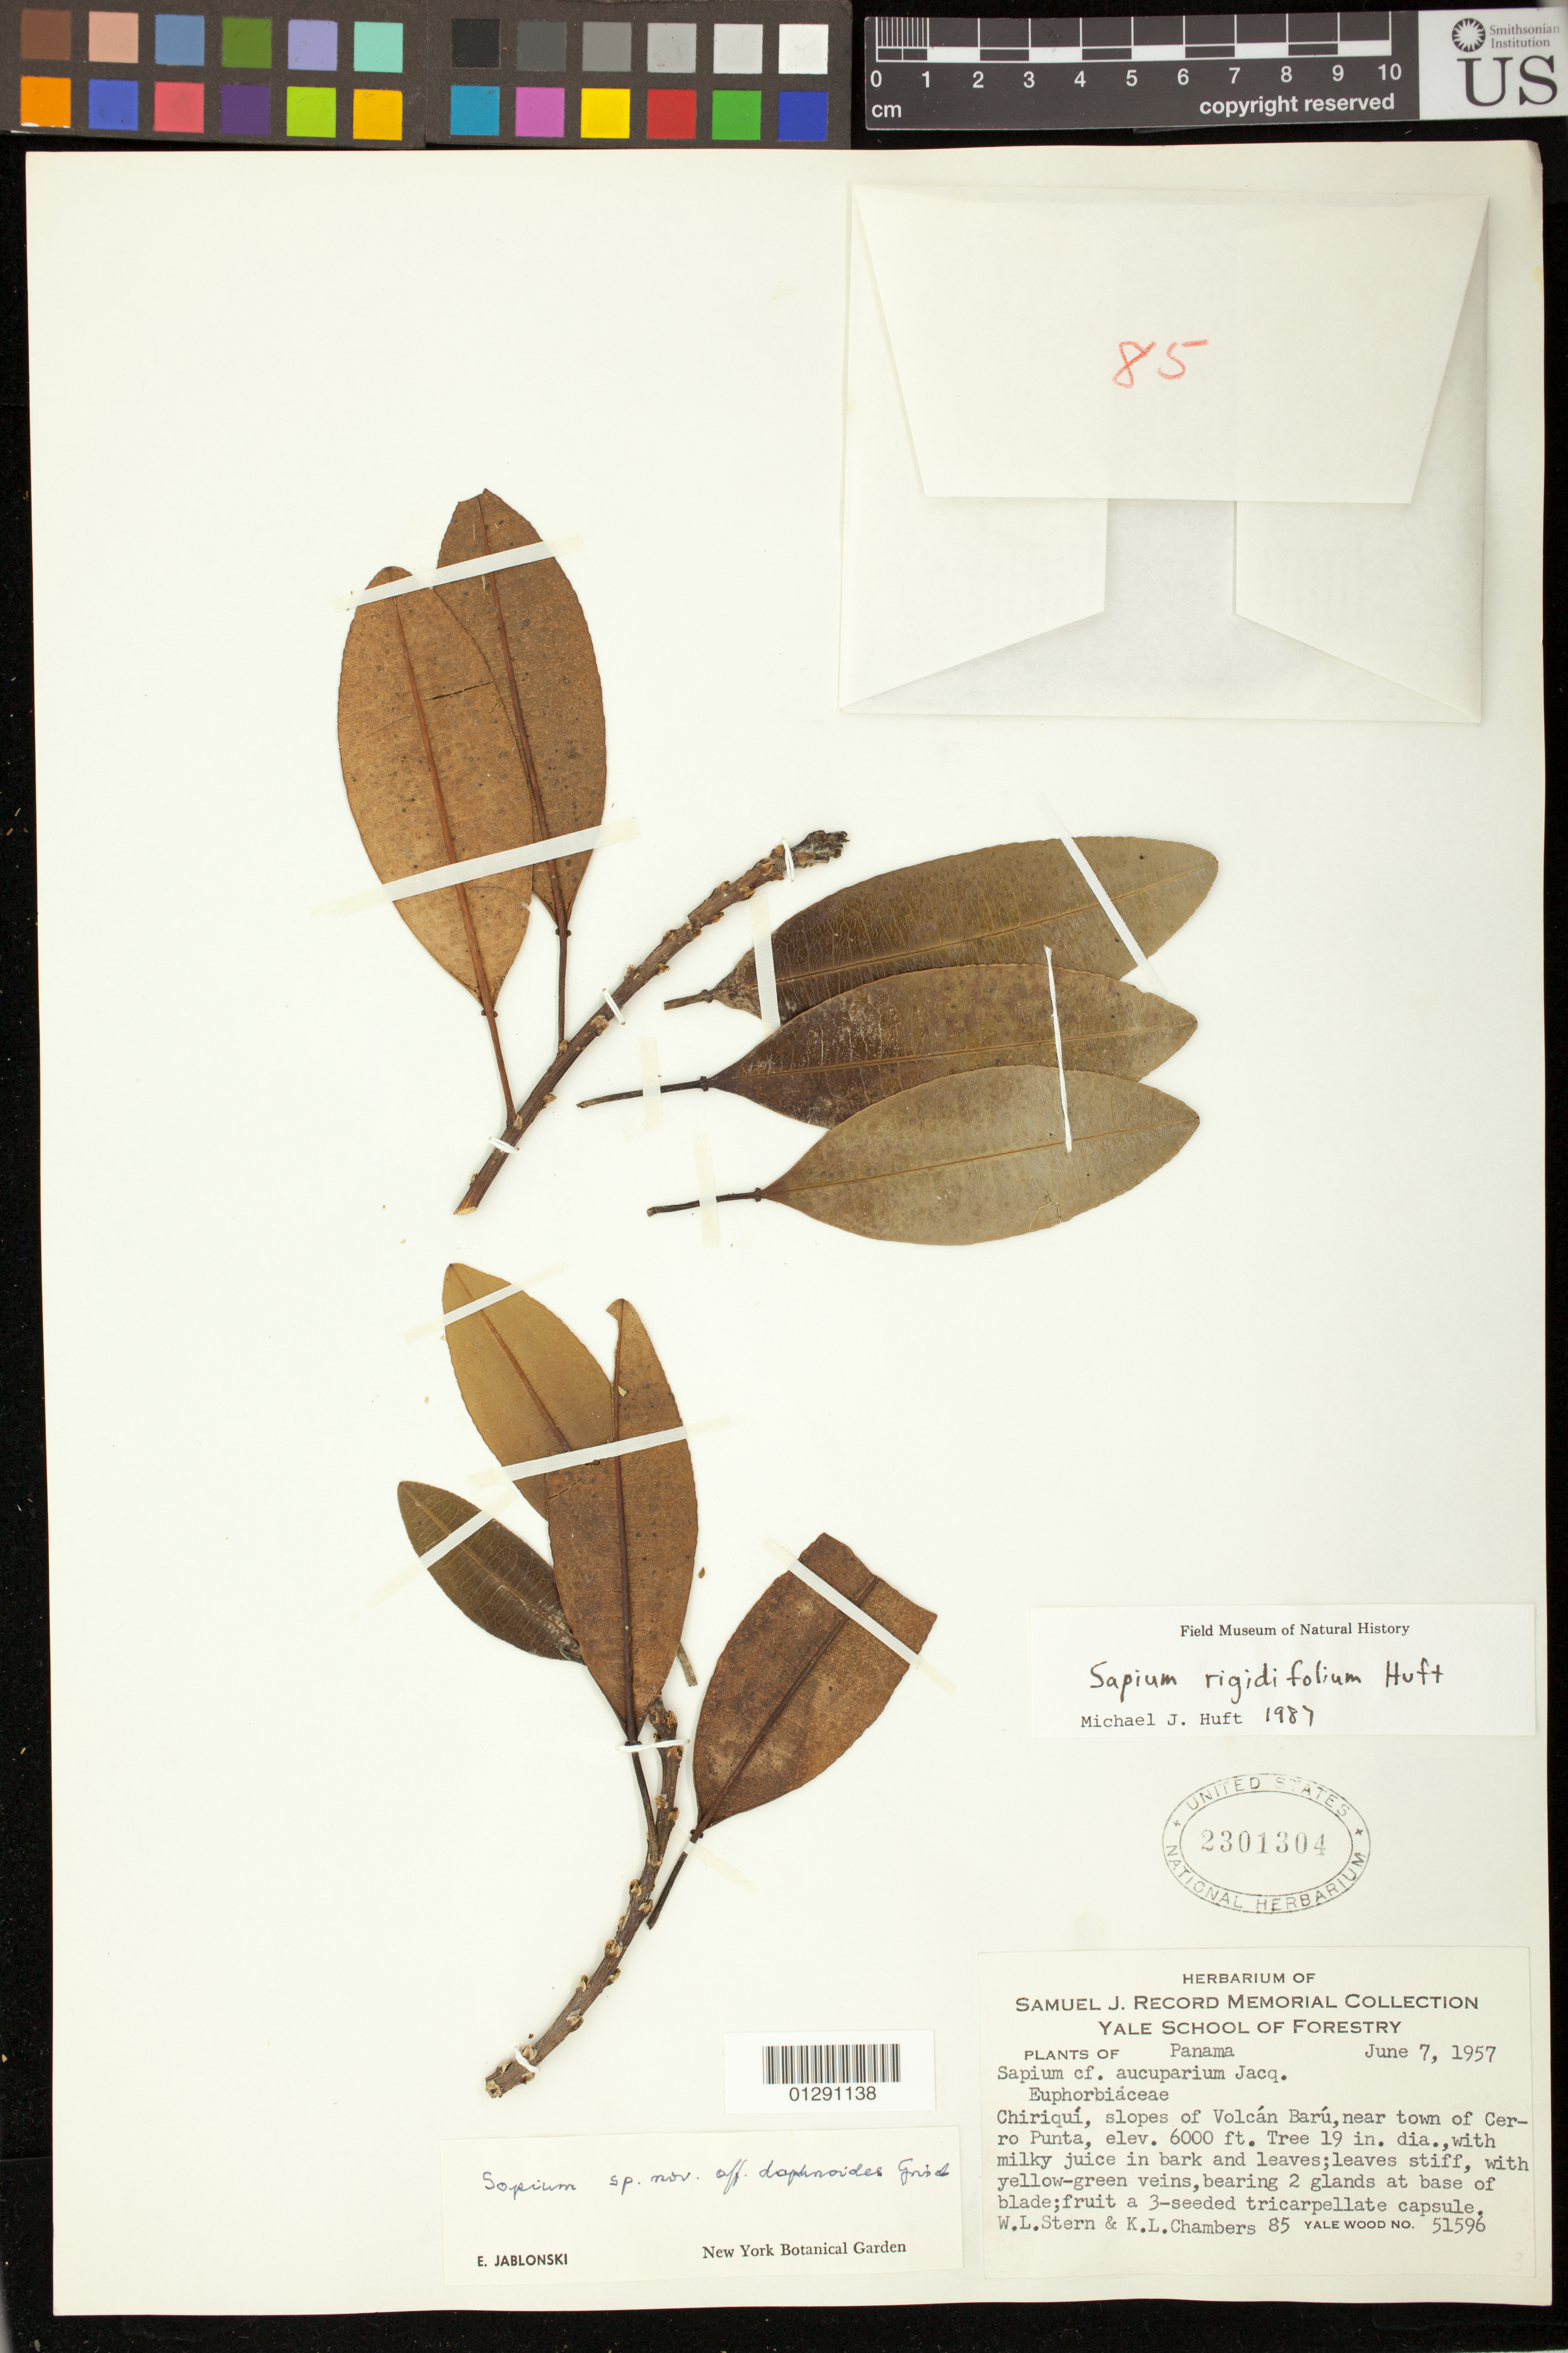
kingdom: Plantae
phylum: Tracheophyta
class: Magnoliopsida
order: Malpighiales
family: Euphorbiaceae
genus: Sapium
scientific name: Sapium rigidifolium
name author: Huft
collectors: W. L. Stern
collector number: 85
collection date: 1957-06-07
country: Panama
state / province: Chiriqui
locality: slopes of Volcan Baru, near town Cerro Punta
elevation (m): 1829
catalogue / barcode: US 2301304